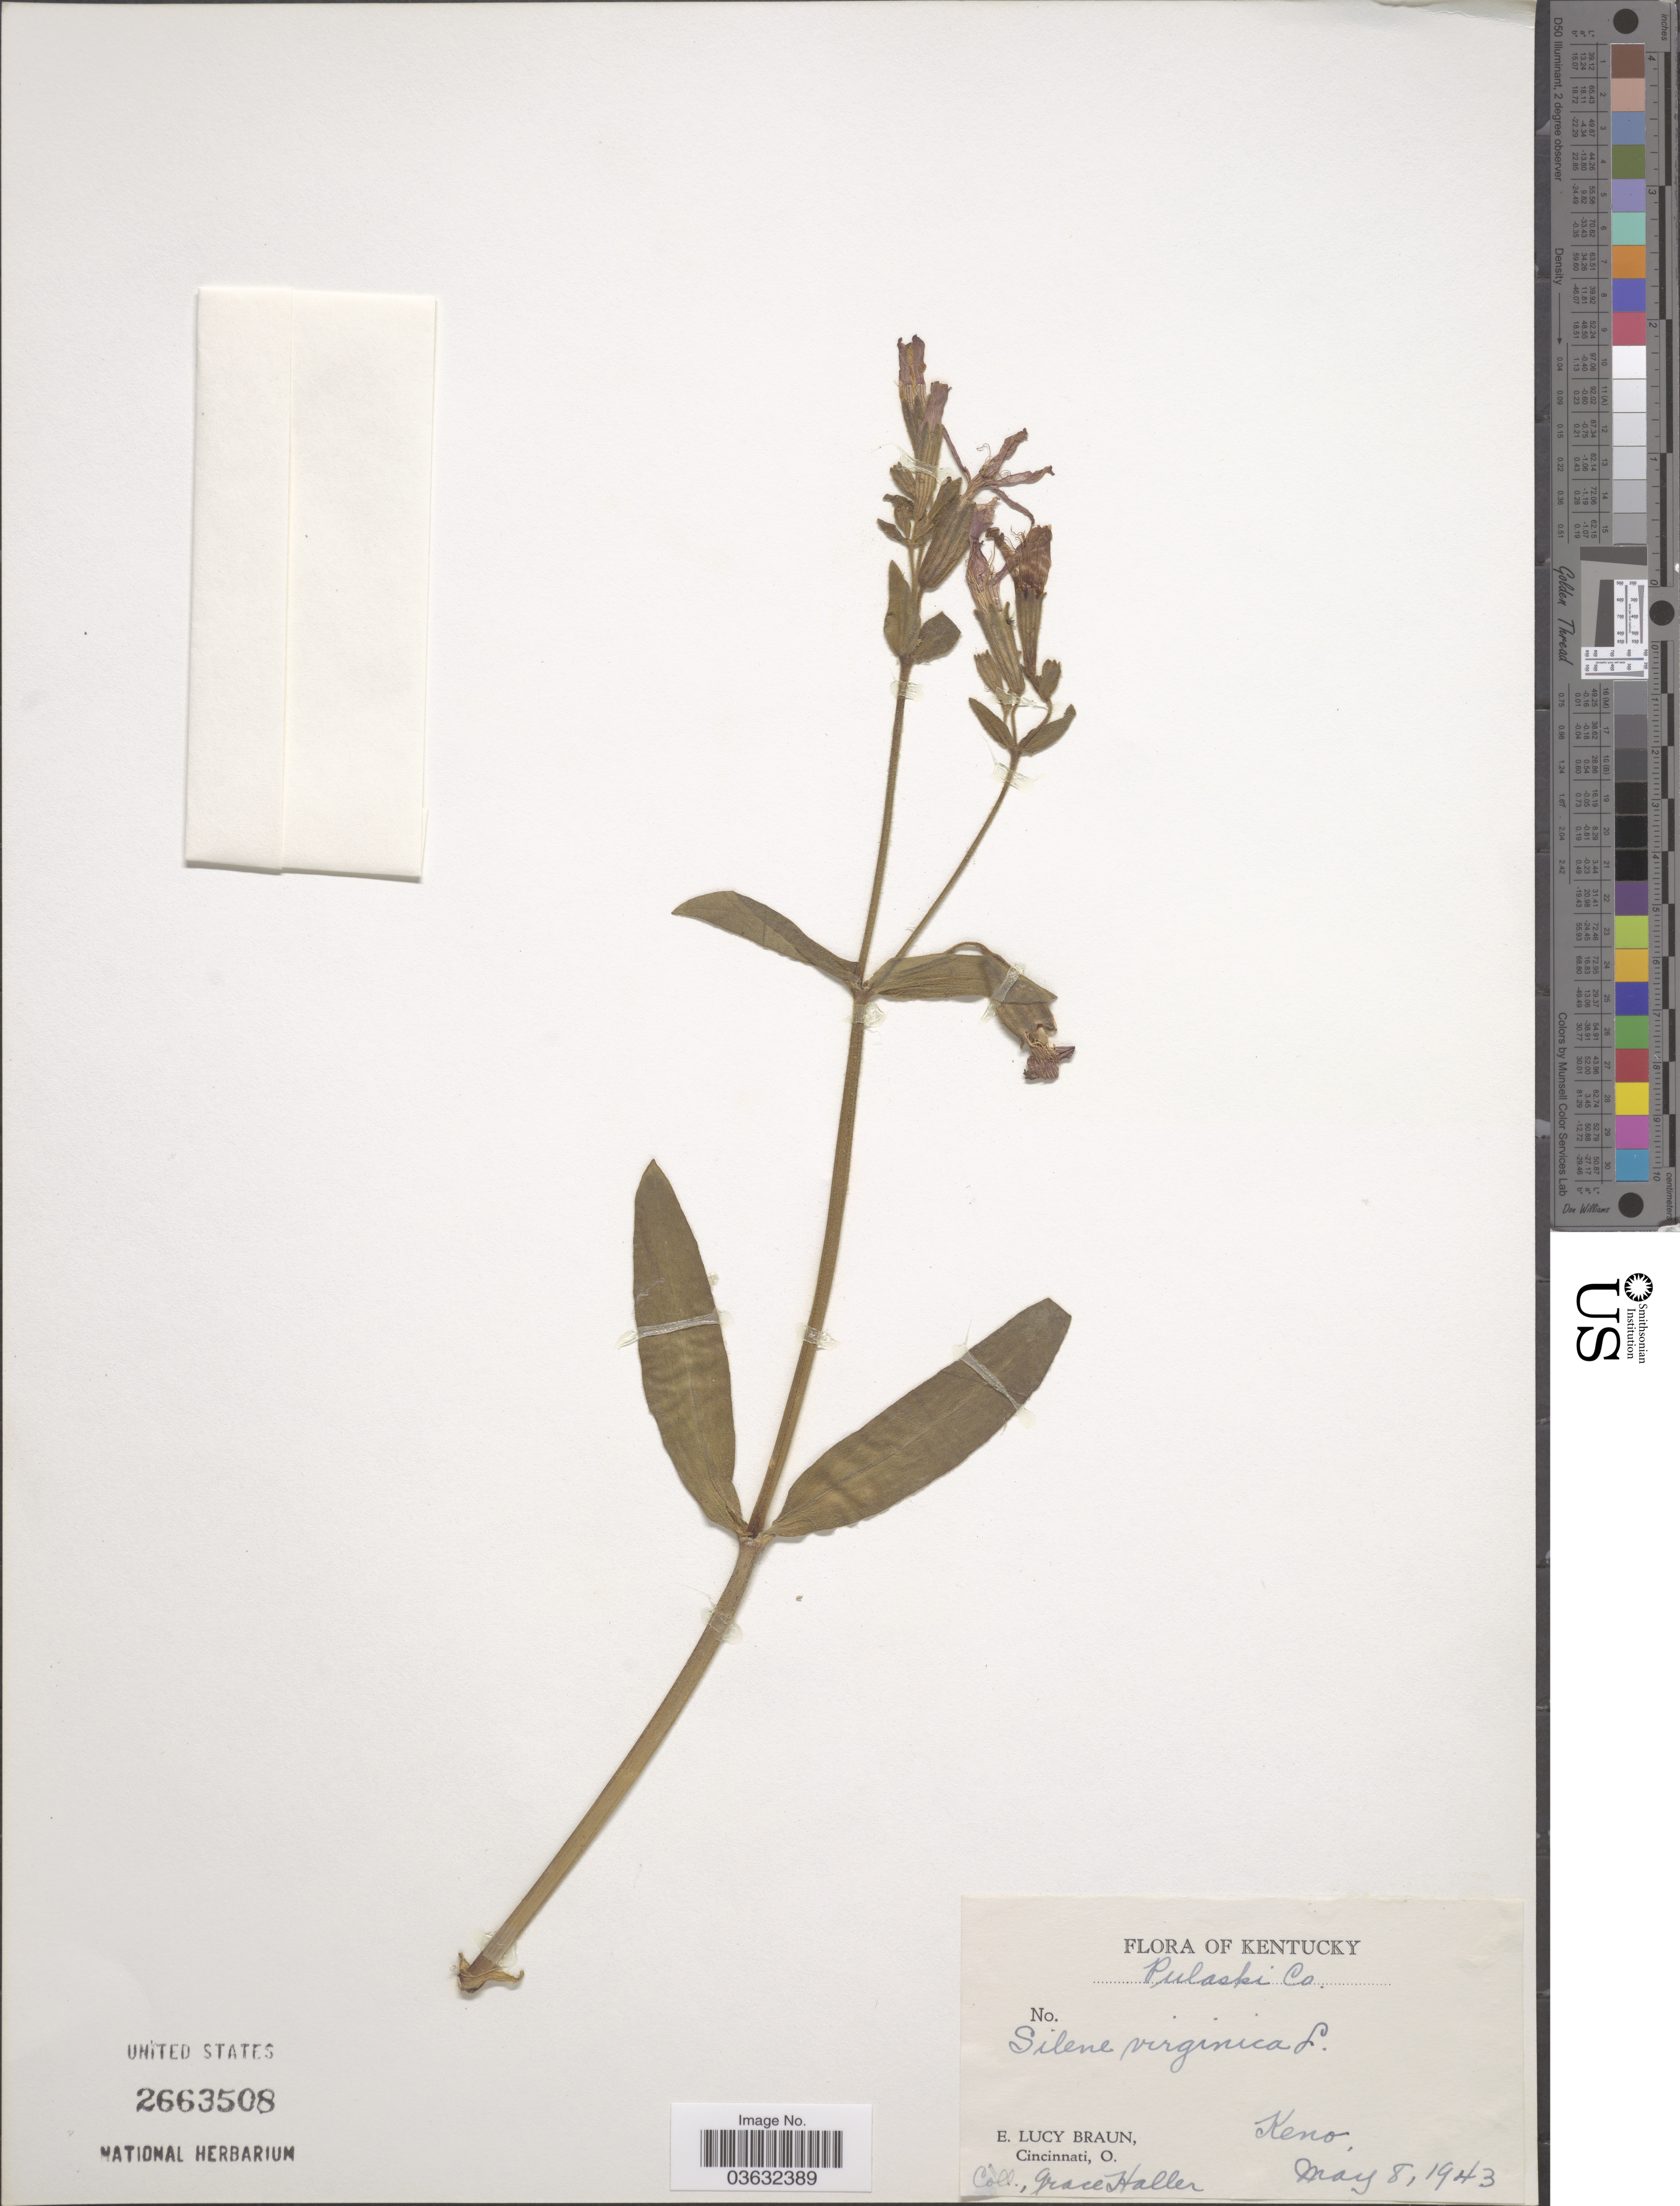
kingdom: Plantae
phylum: Tracheophyta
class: Magnoliopsida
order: Caryophyllales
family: Caryophyllaceae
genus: Silene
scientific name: Silene virginica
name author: L.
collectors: G. Haller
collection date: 1943-05-08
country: United States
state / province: Kentucky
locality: Pulaski Co. Keno.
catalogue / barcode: US 2663508